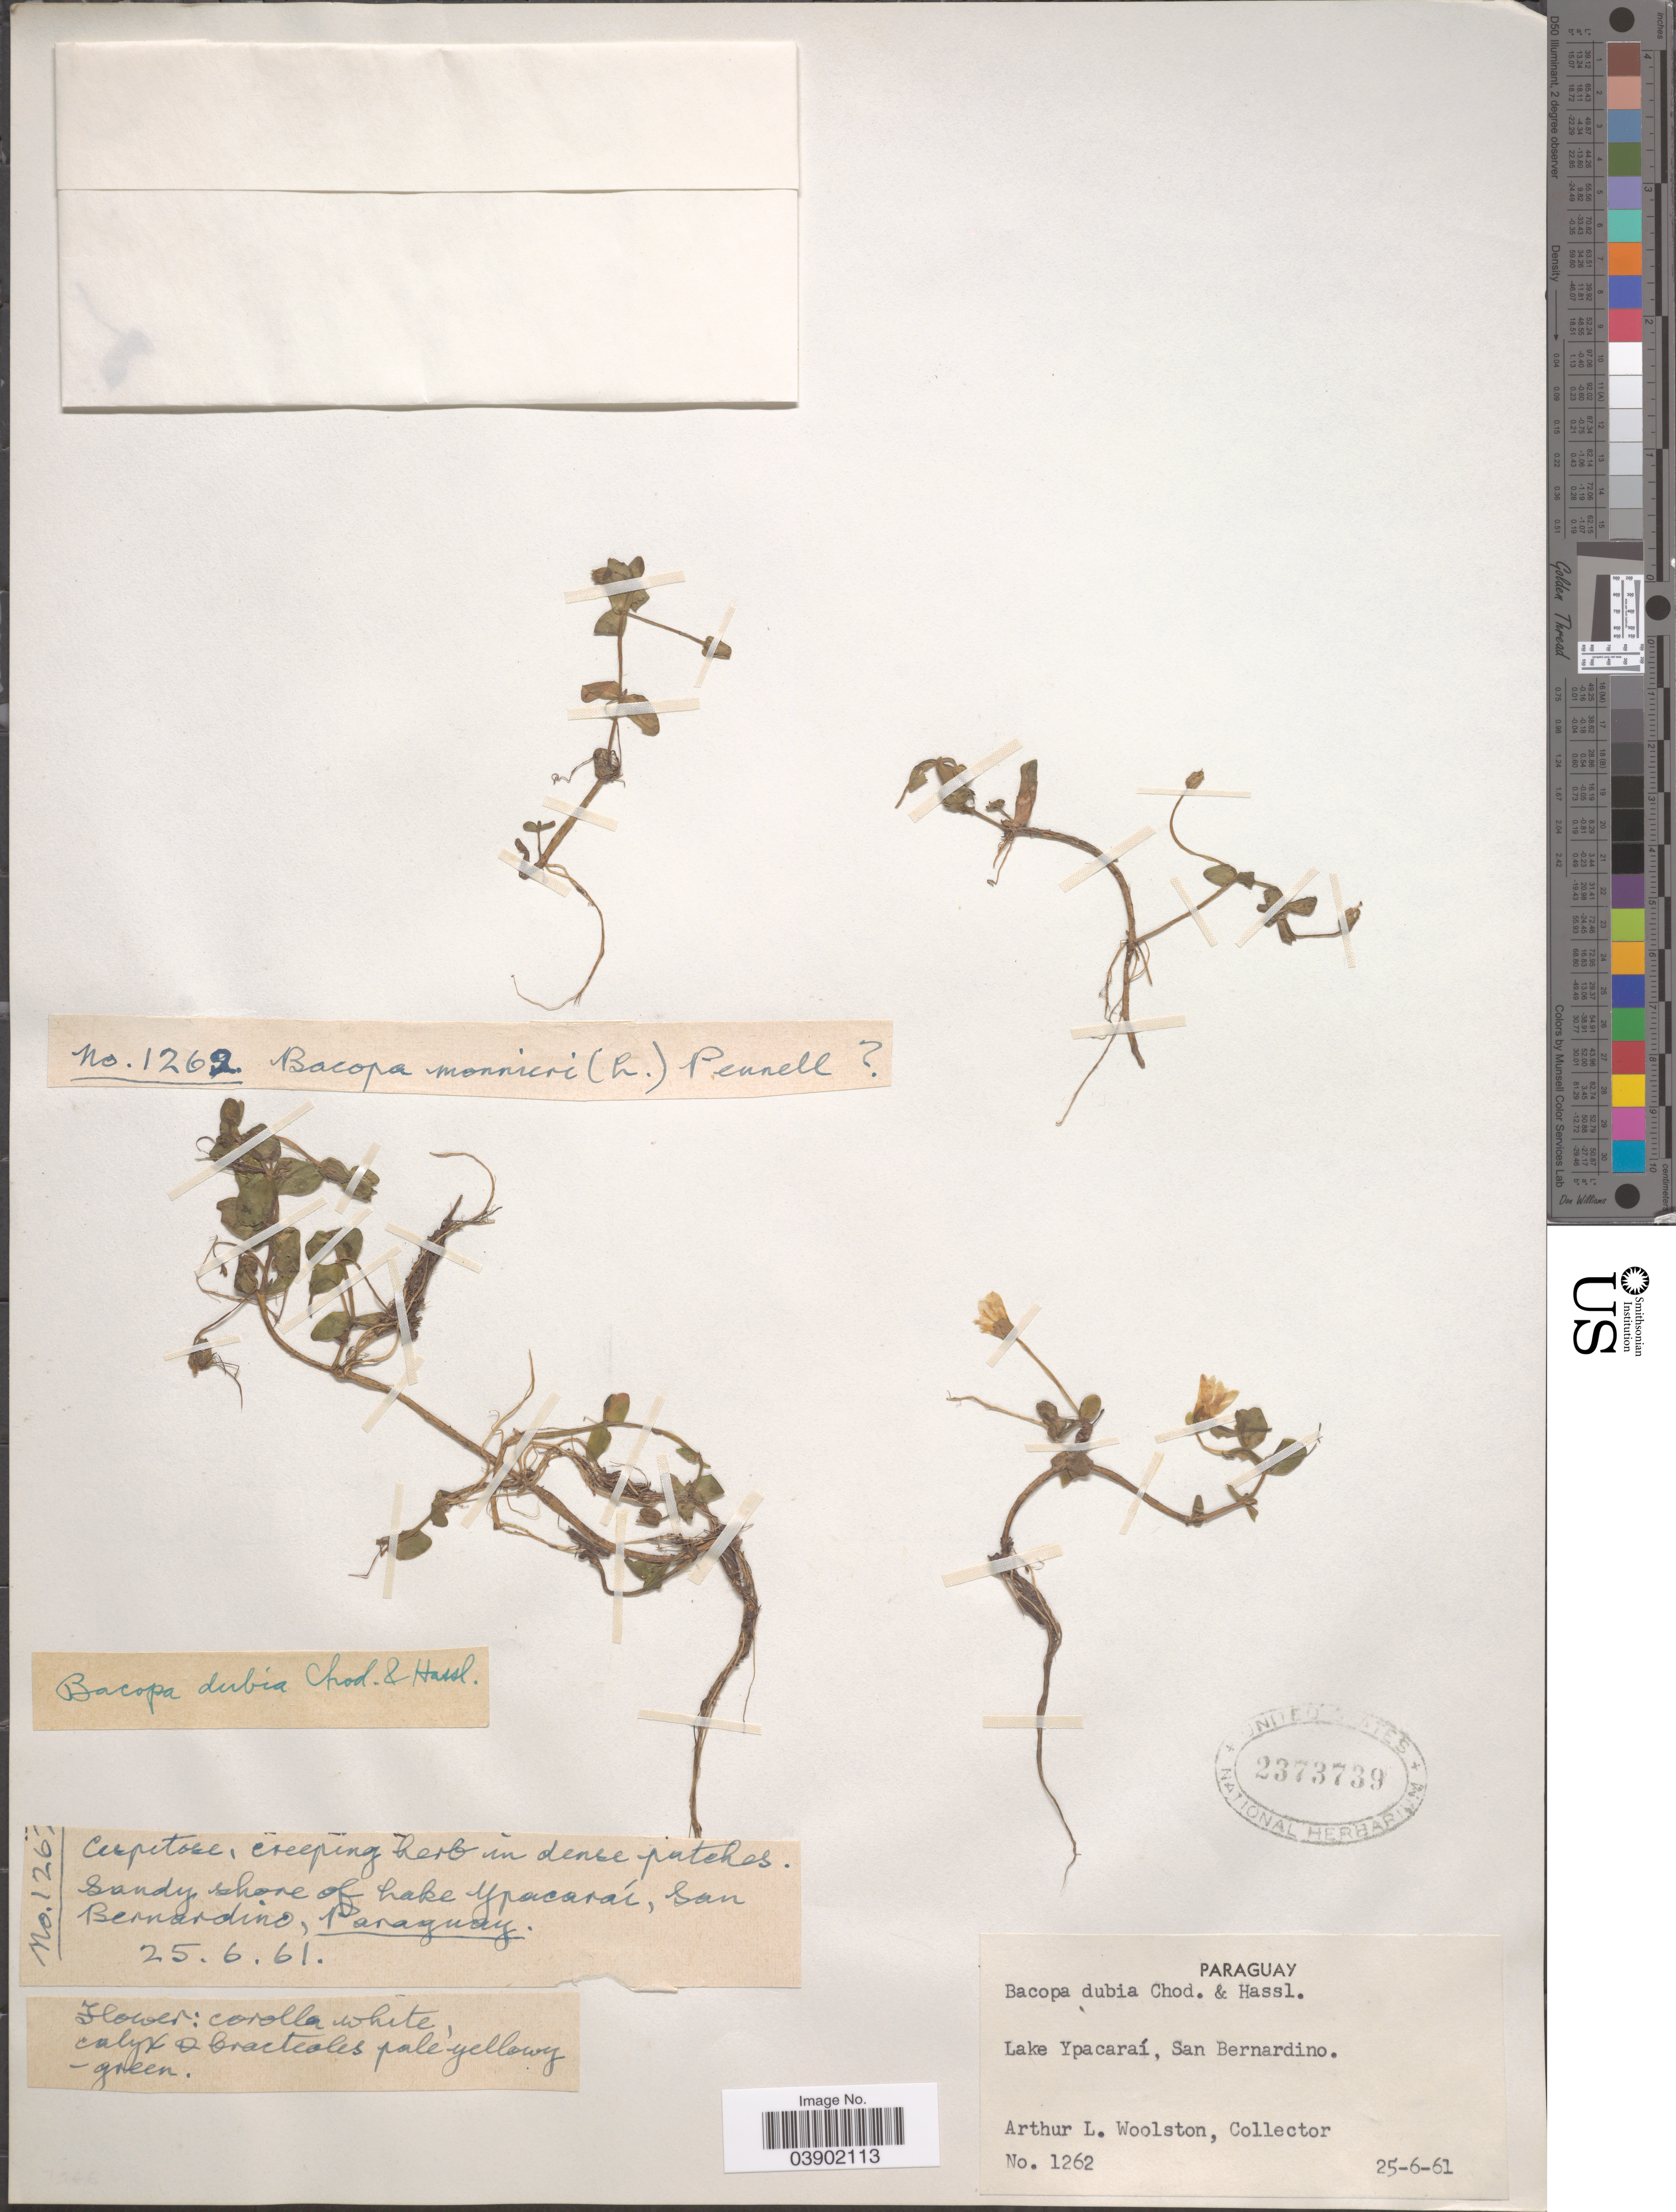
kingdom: Plantae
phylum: Tracheophyta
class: Magnoliopsida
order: Lamiales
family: Plantaginaceae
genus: Bacopa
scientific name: Bacopa monnieri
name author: (L.) Pennell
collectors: A. Woolston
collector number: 1262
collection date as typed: Transcribed d/m/y: 25/6/61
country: Paraguay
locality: Sandy shore of Lake Ypacaraí, San Bernardino.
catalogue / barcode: US 2373739